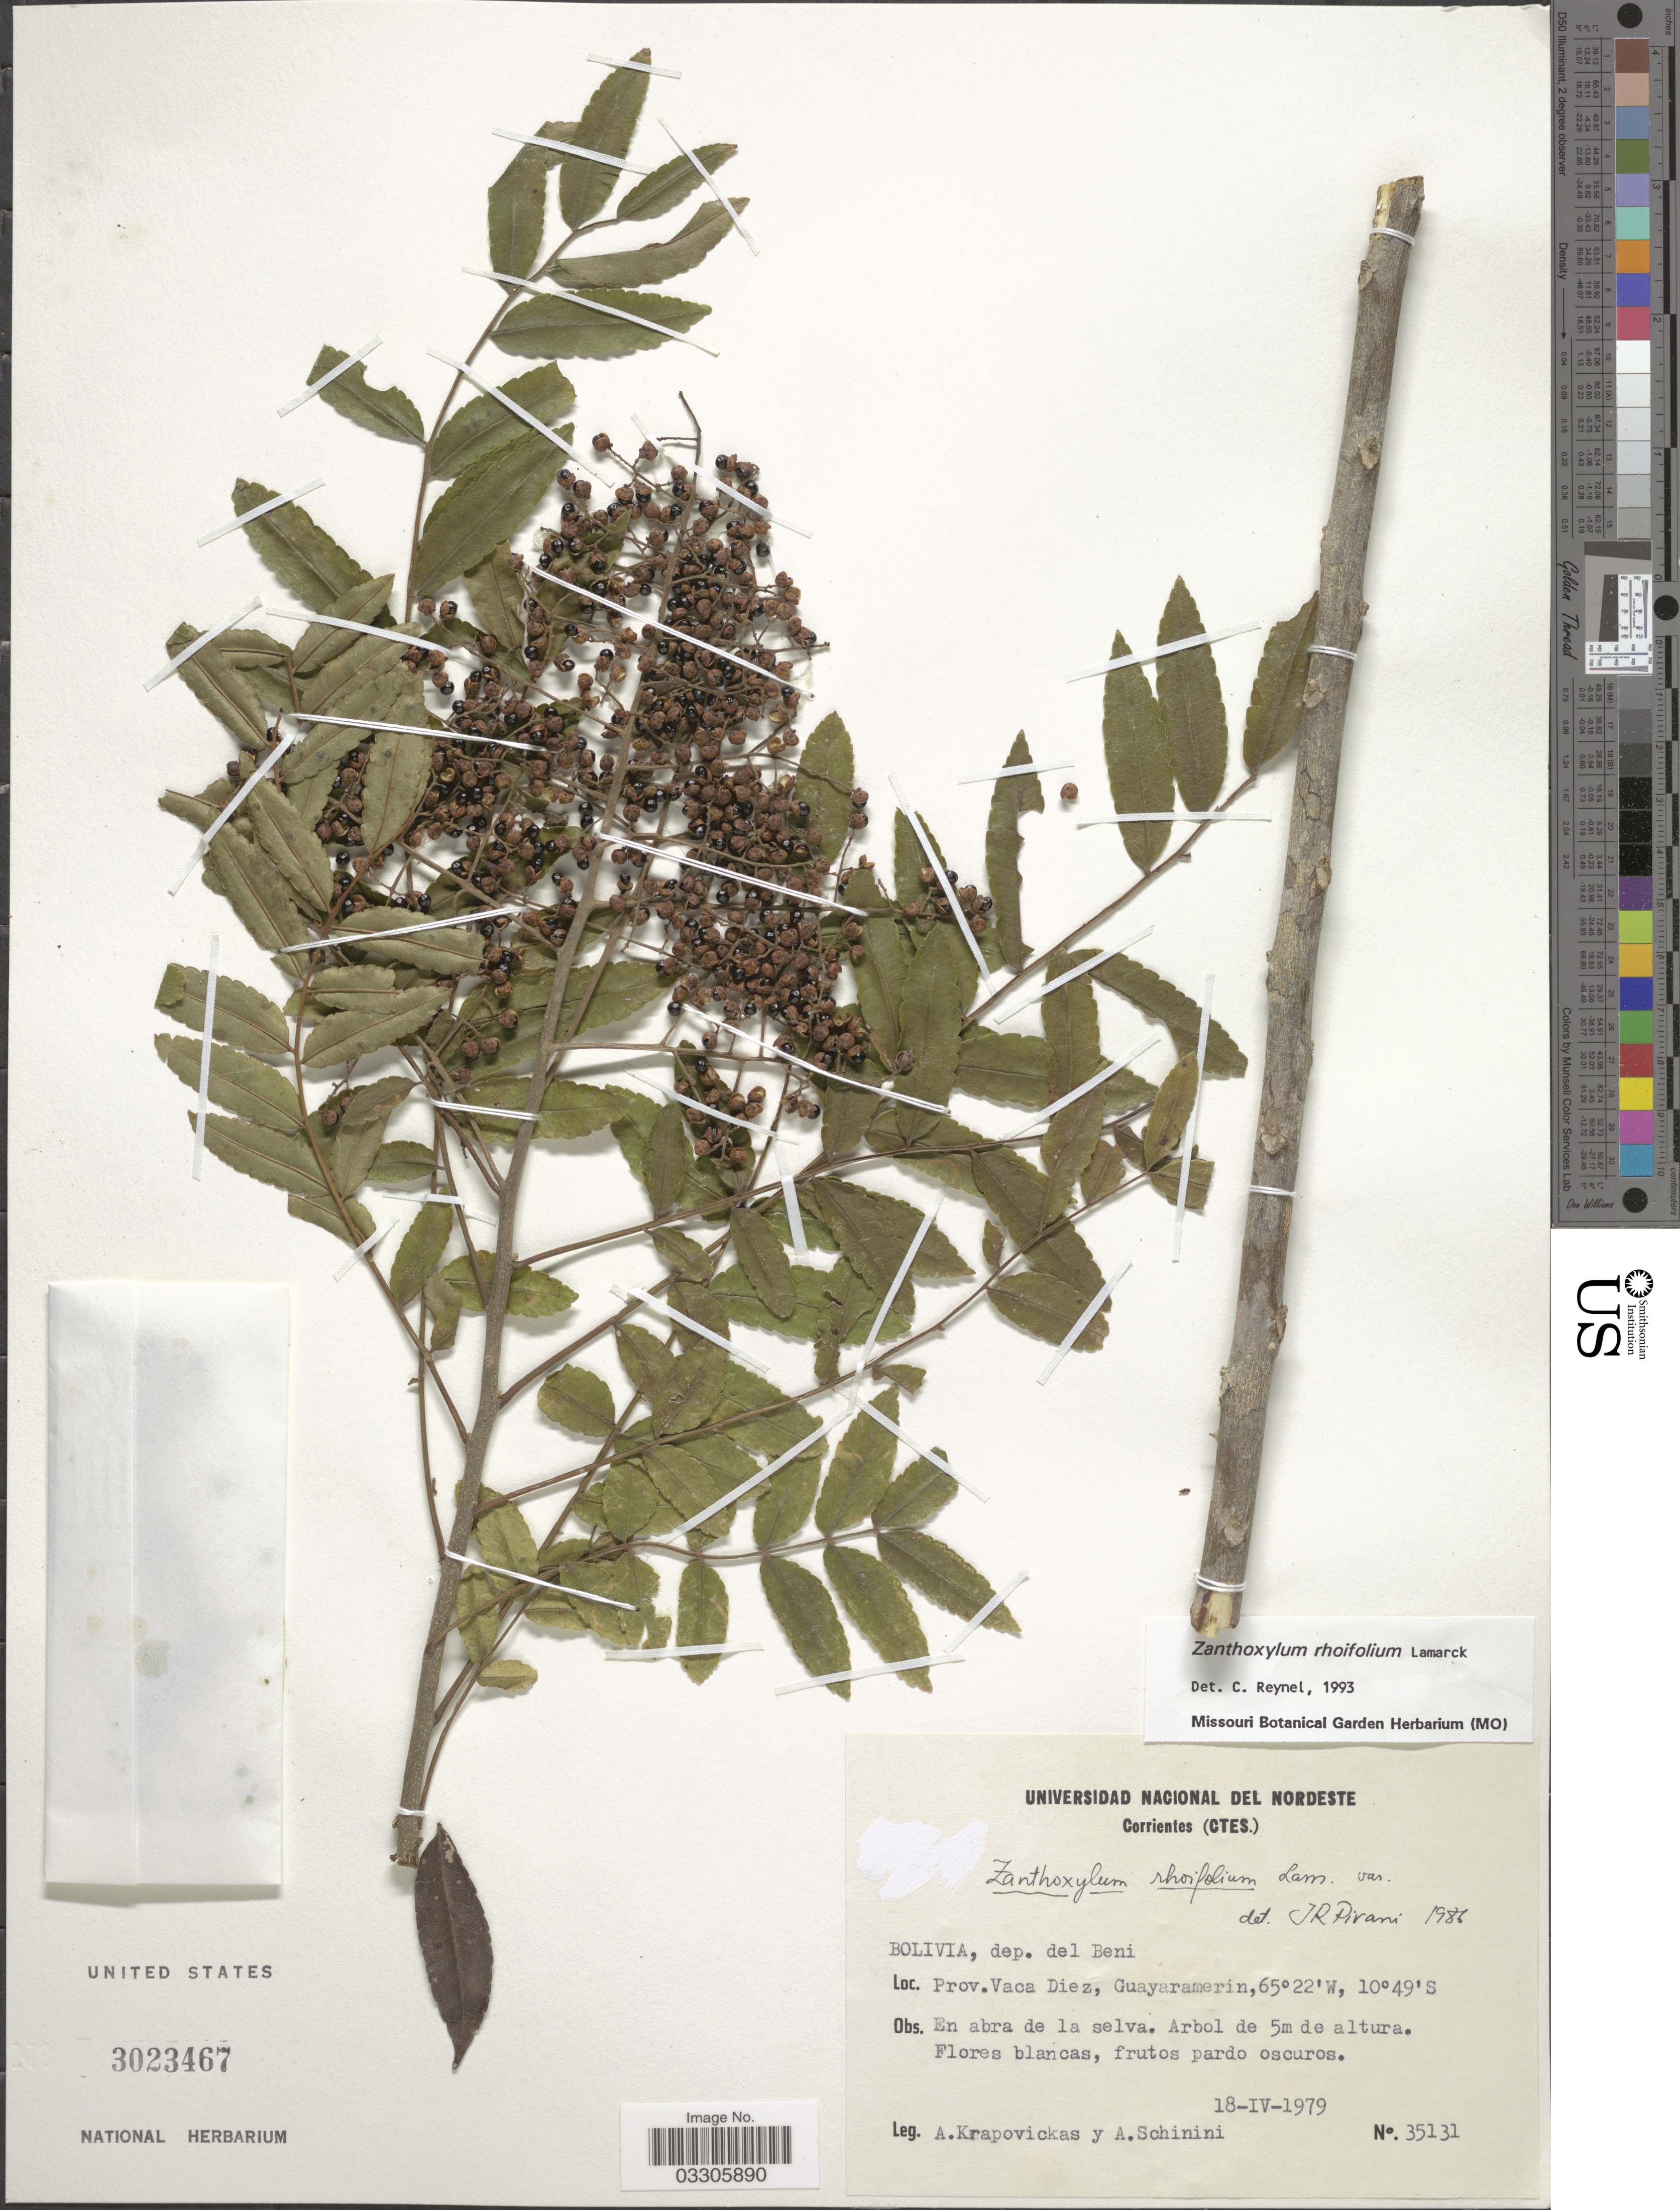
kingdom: Plantae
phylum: Tracheophyta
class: Magnoliopsida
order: Sapindales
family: Rutaceae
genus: Zanthoxylum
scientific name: Zanthoxylum rhoifolium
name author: Lam.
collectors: A. Krapovickas & A. Schinini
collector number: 35131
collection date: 1979-04-18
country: Bolivia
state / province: Beni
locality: Dep. del Beni, Prov. Vaca Diez, Guayaramerin.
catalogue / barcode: US 3023467